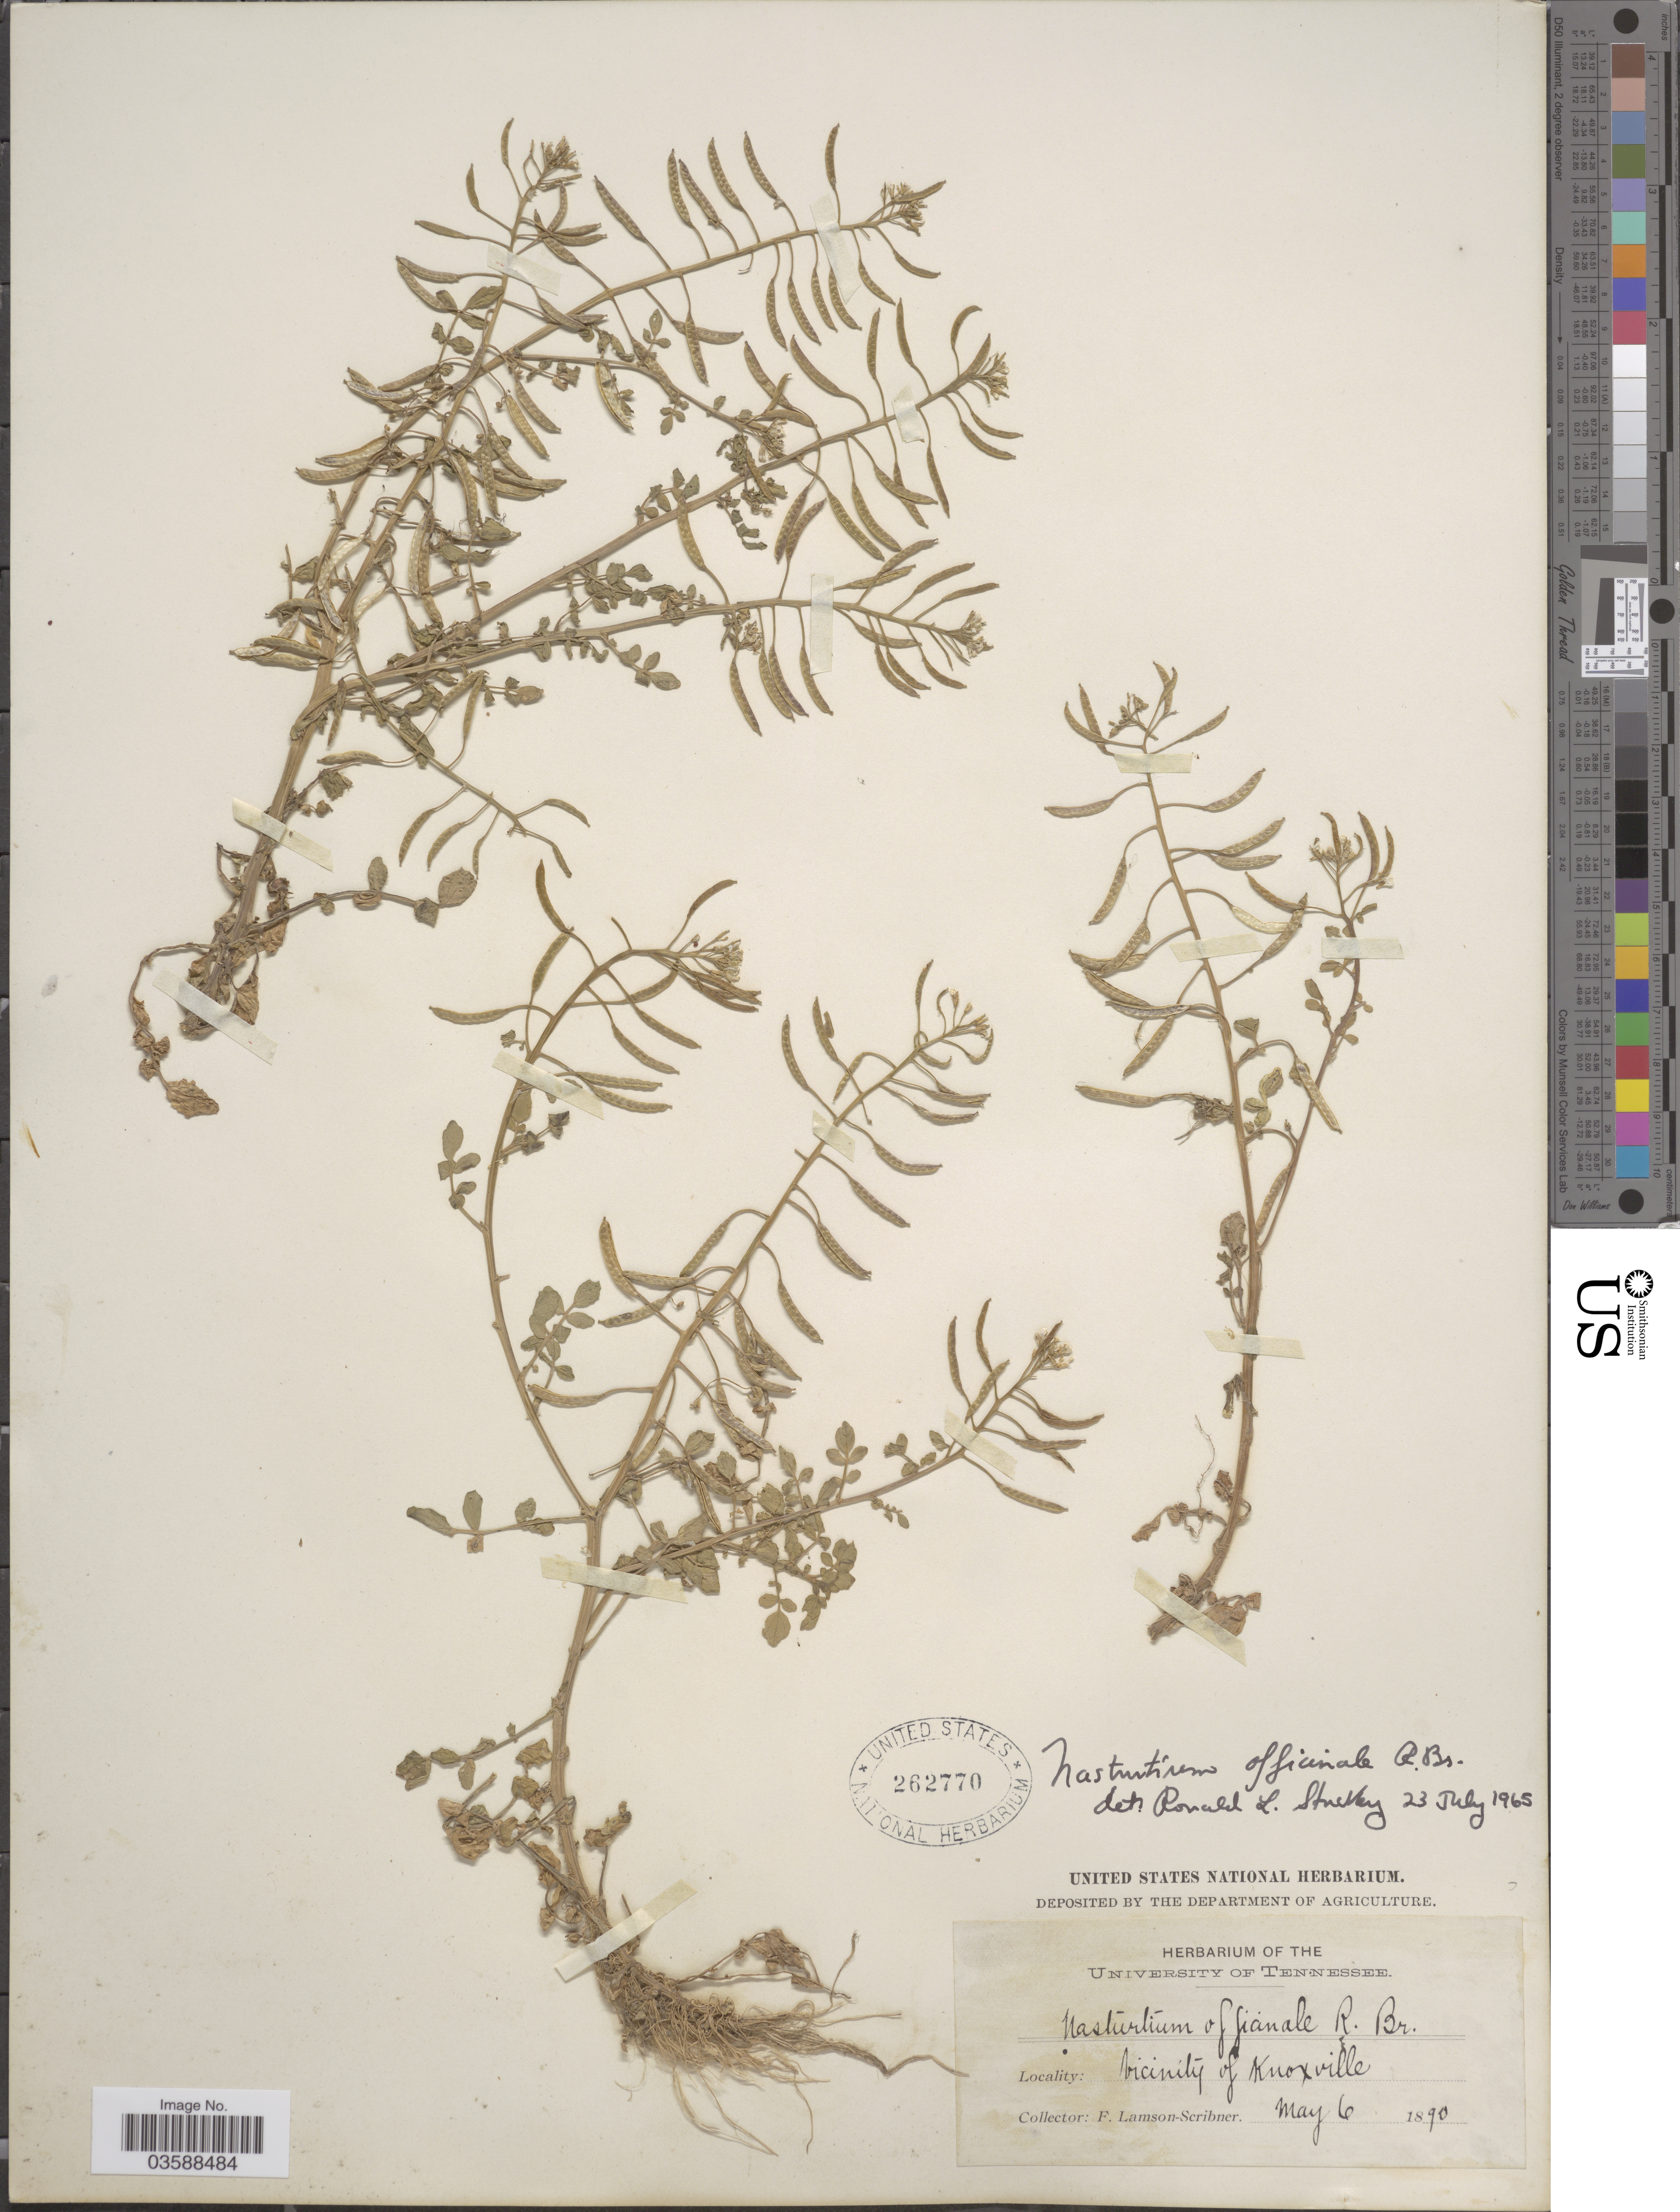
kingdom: Plantae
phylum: Tracheophyta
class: Magnoliopsida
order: Brassicales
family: Brassicaceae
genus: Nasturtium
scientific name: Nasturtium officinale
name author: R. Br.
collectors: F. Lamson-Scribner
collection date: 1890-05-06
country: United States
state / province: Tennessee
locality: Vicinity of Knoxville.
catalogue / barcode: US 262770